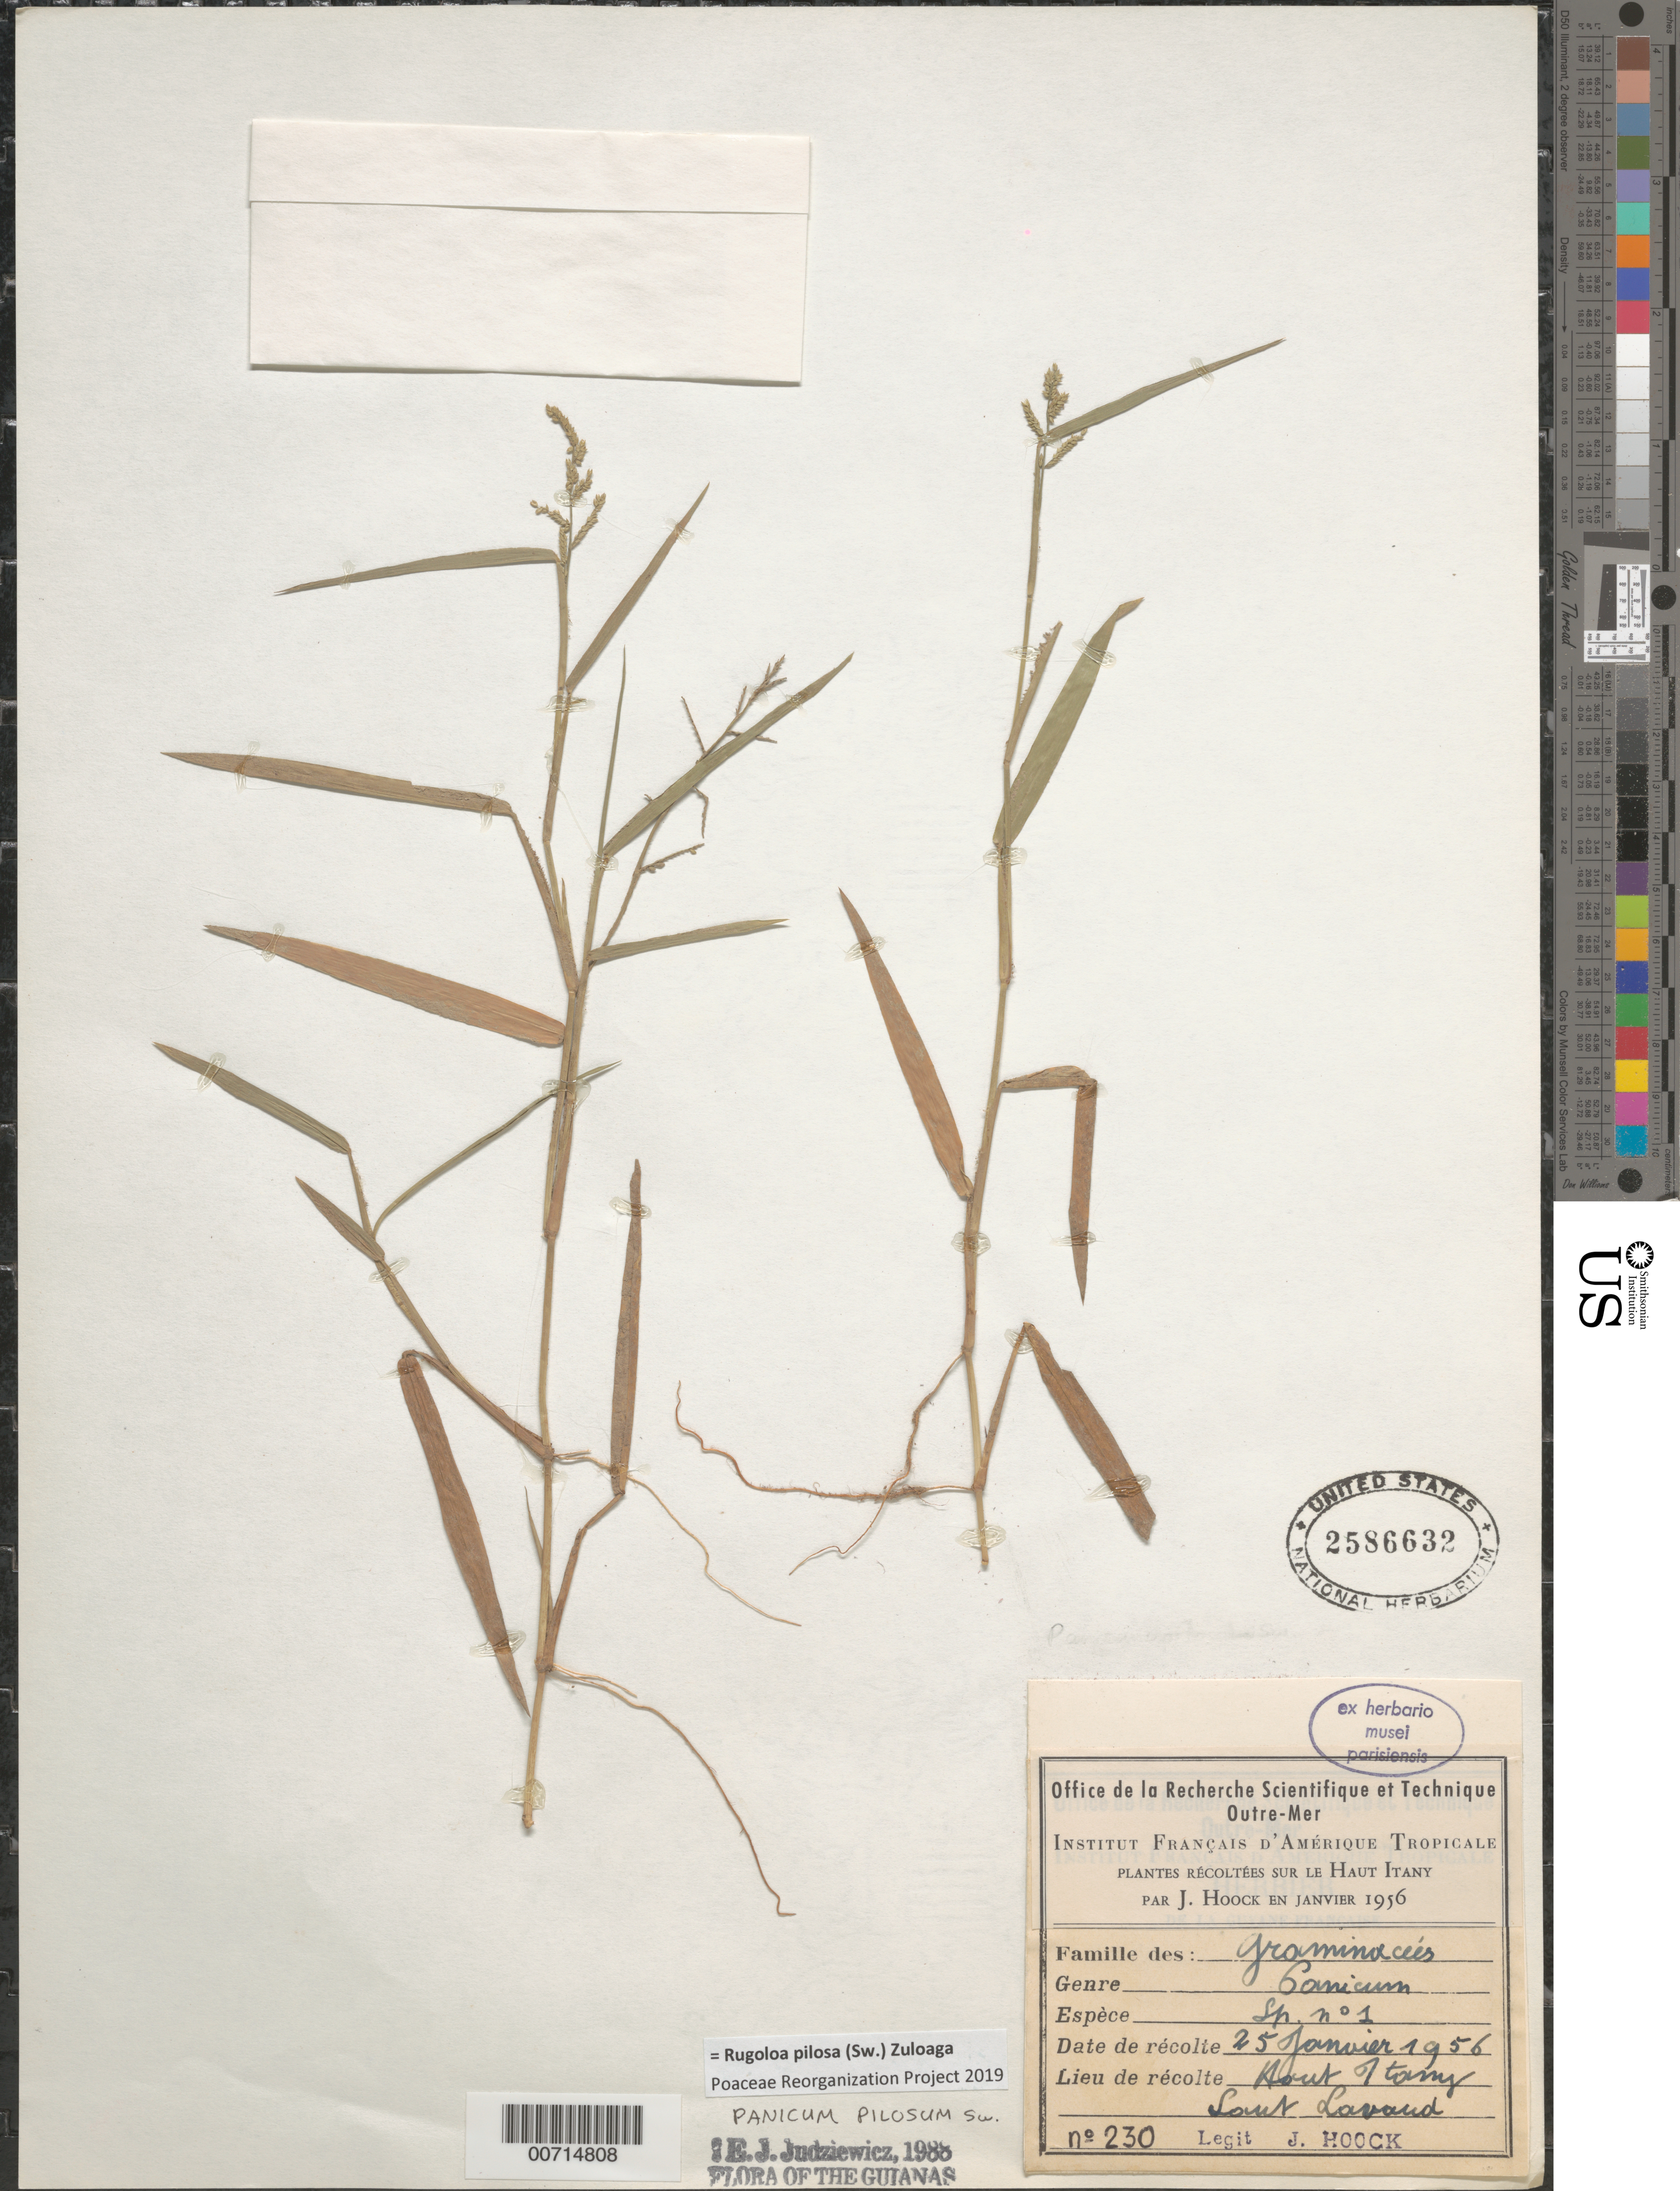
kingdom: Plantae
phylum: Tracheophyta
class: Liliopsida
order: Poales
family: Poaceae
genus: Panicum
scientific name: Panicum pilosum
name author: Sw.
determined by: Judziewicz, E. J.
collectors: J. Hoock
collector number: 230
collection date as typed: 25-Jan-56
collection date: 1956-01-25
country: French Guiana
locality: Haut Litany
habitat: Saut Savanna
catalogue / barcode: US 2586632